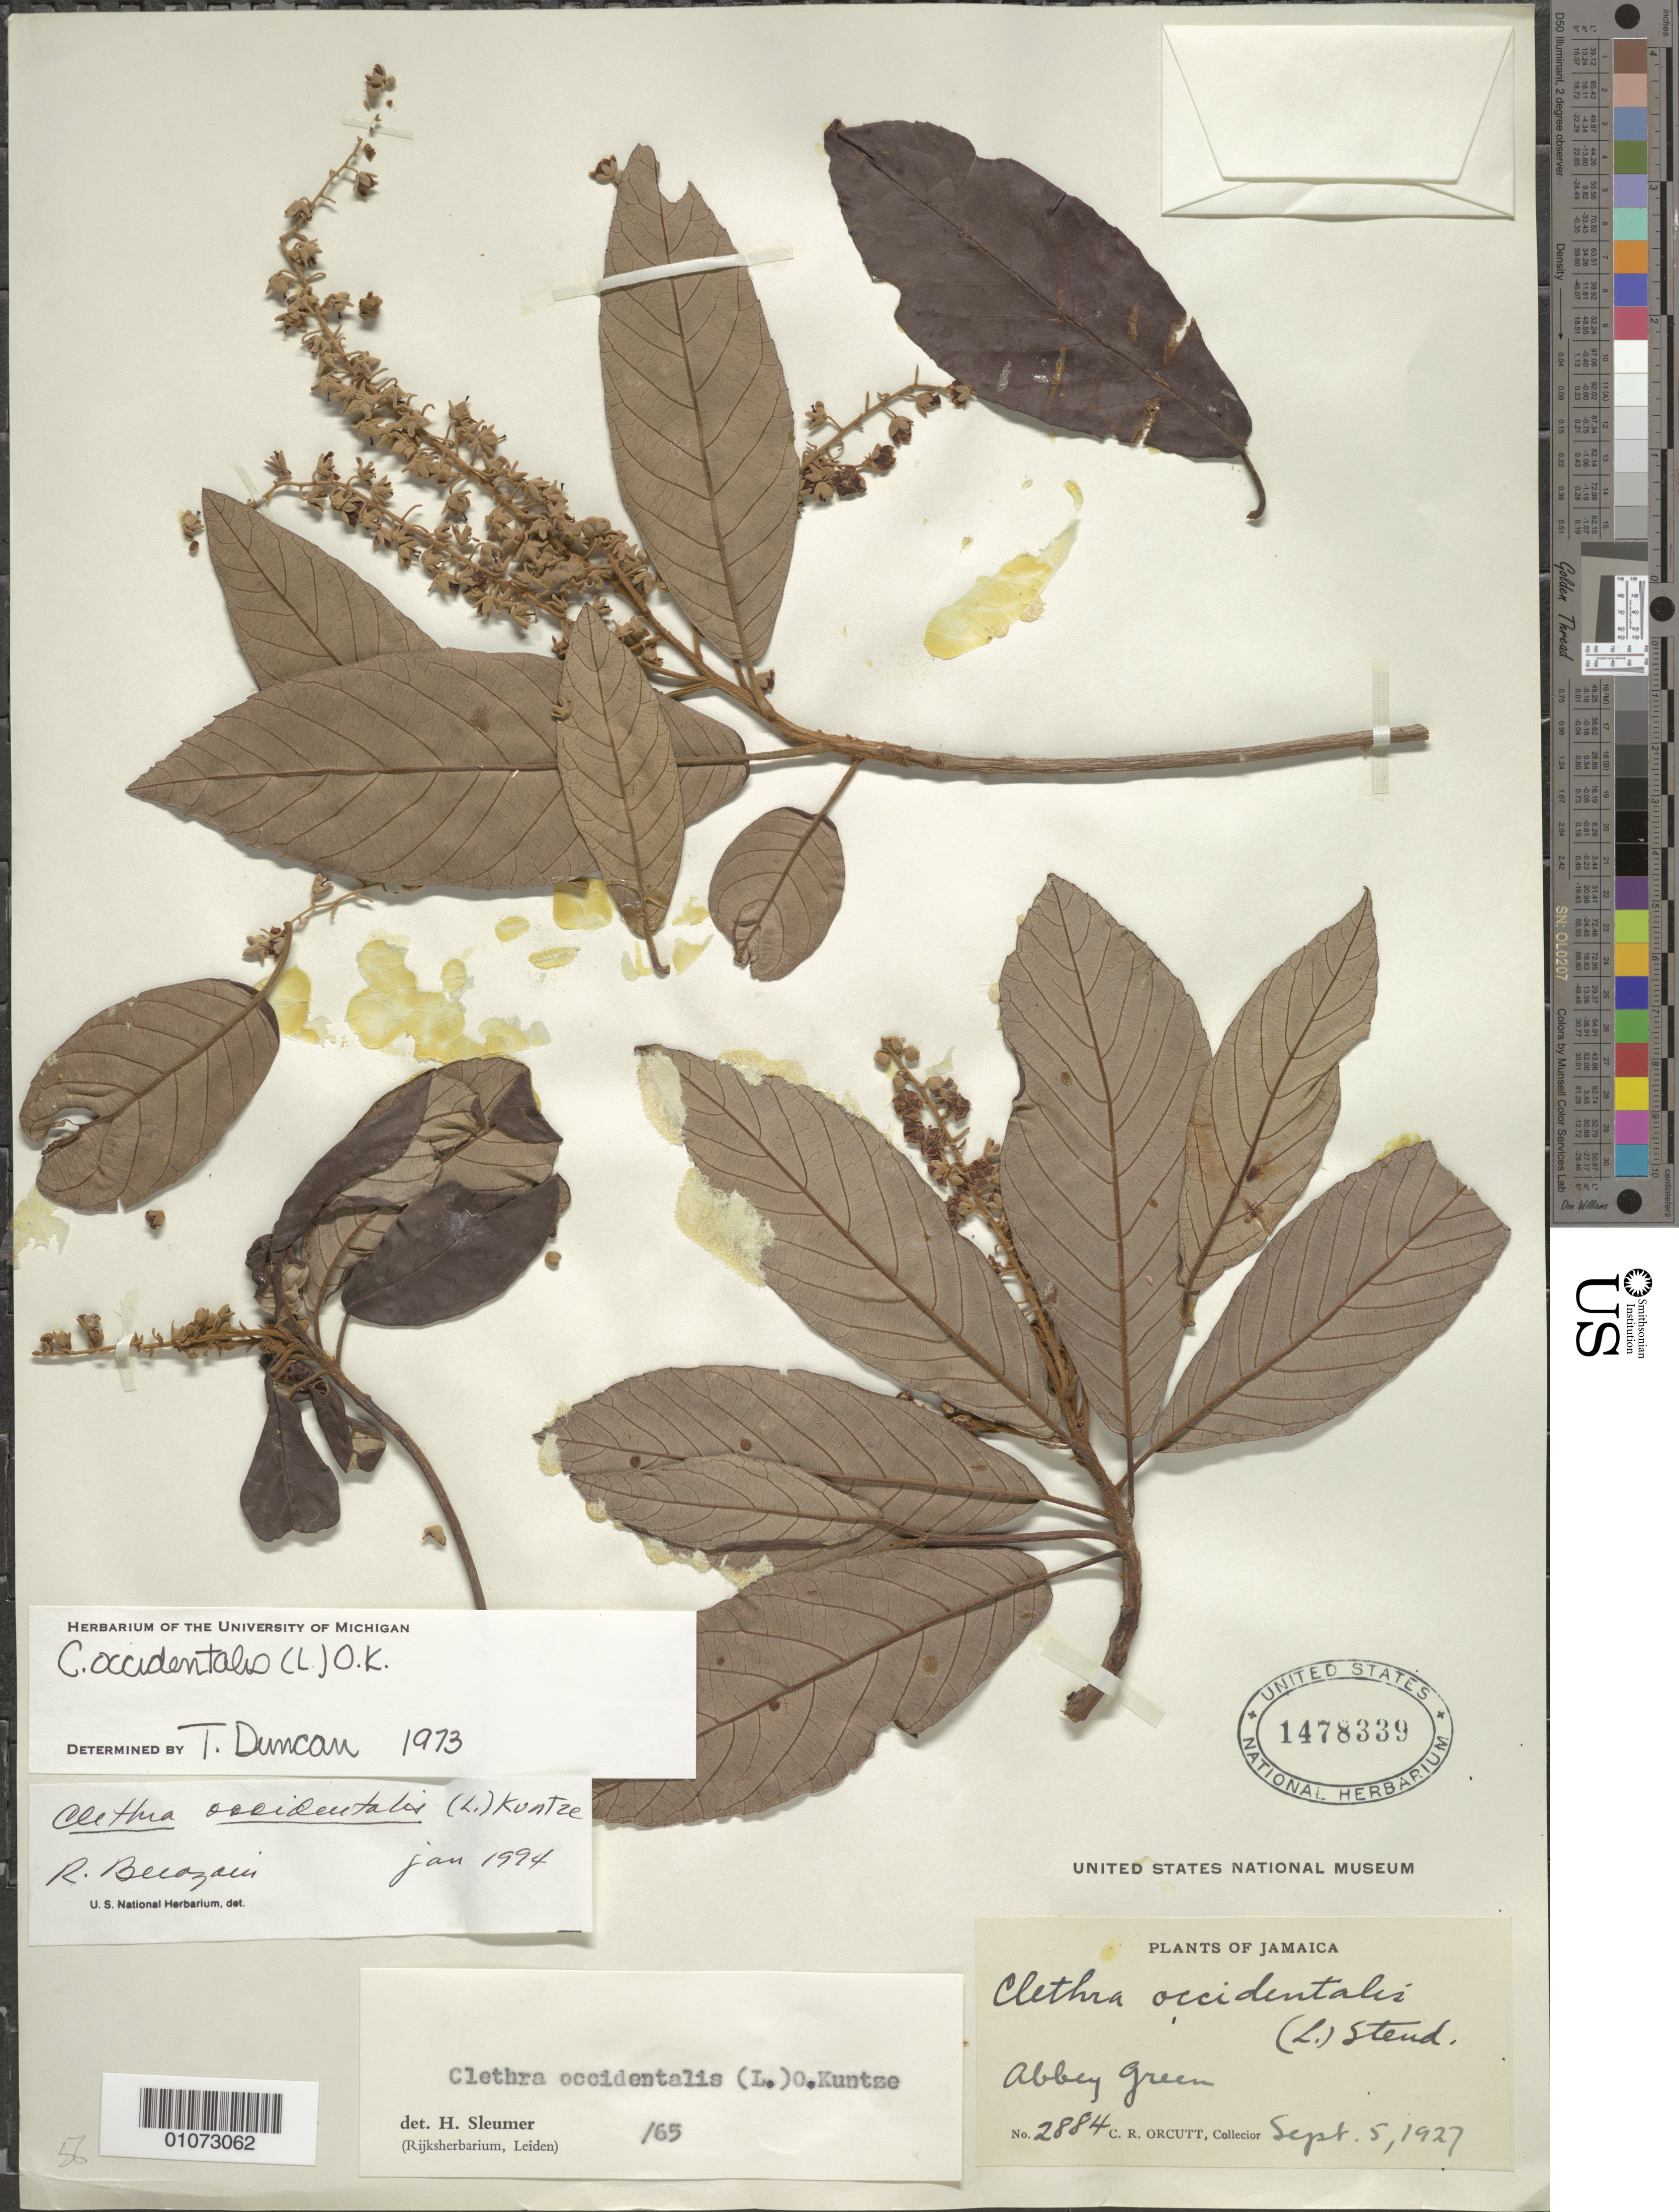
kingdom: Plantae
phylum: Tracheophyta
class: Magnoliopsida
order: Ericales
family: Clethraceae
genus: Clethra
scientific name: Clethra occidentalis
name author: (L.) Kuntze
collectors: C. R. Orcutt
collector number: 2884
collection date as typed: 05 Sep 1927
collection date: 1927-09-05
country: Jamaica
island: Jamaica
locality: Abbey Green.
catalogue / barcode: US 1478339